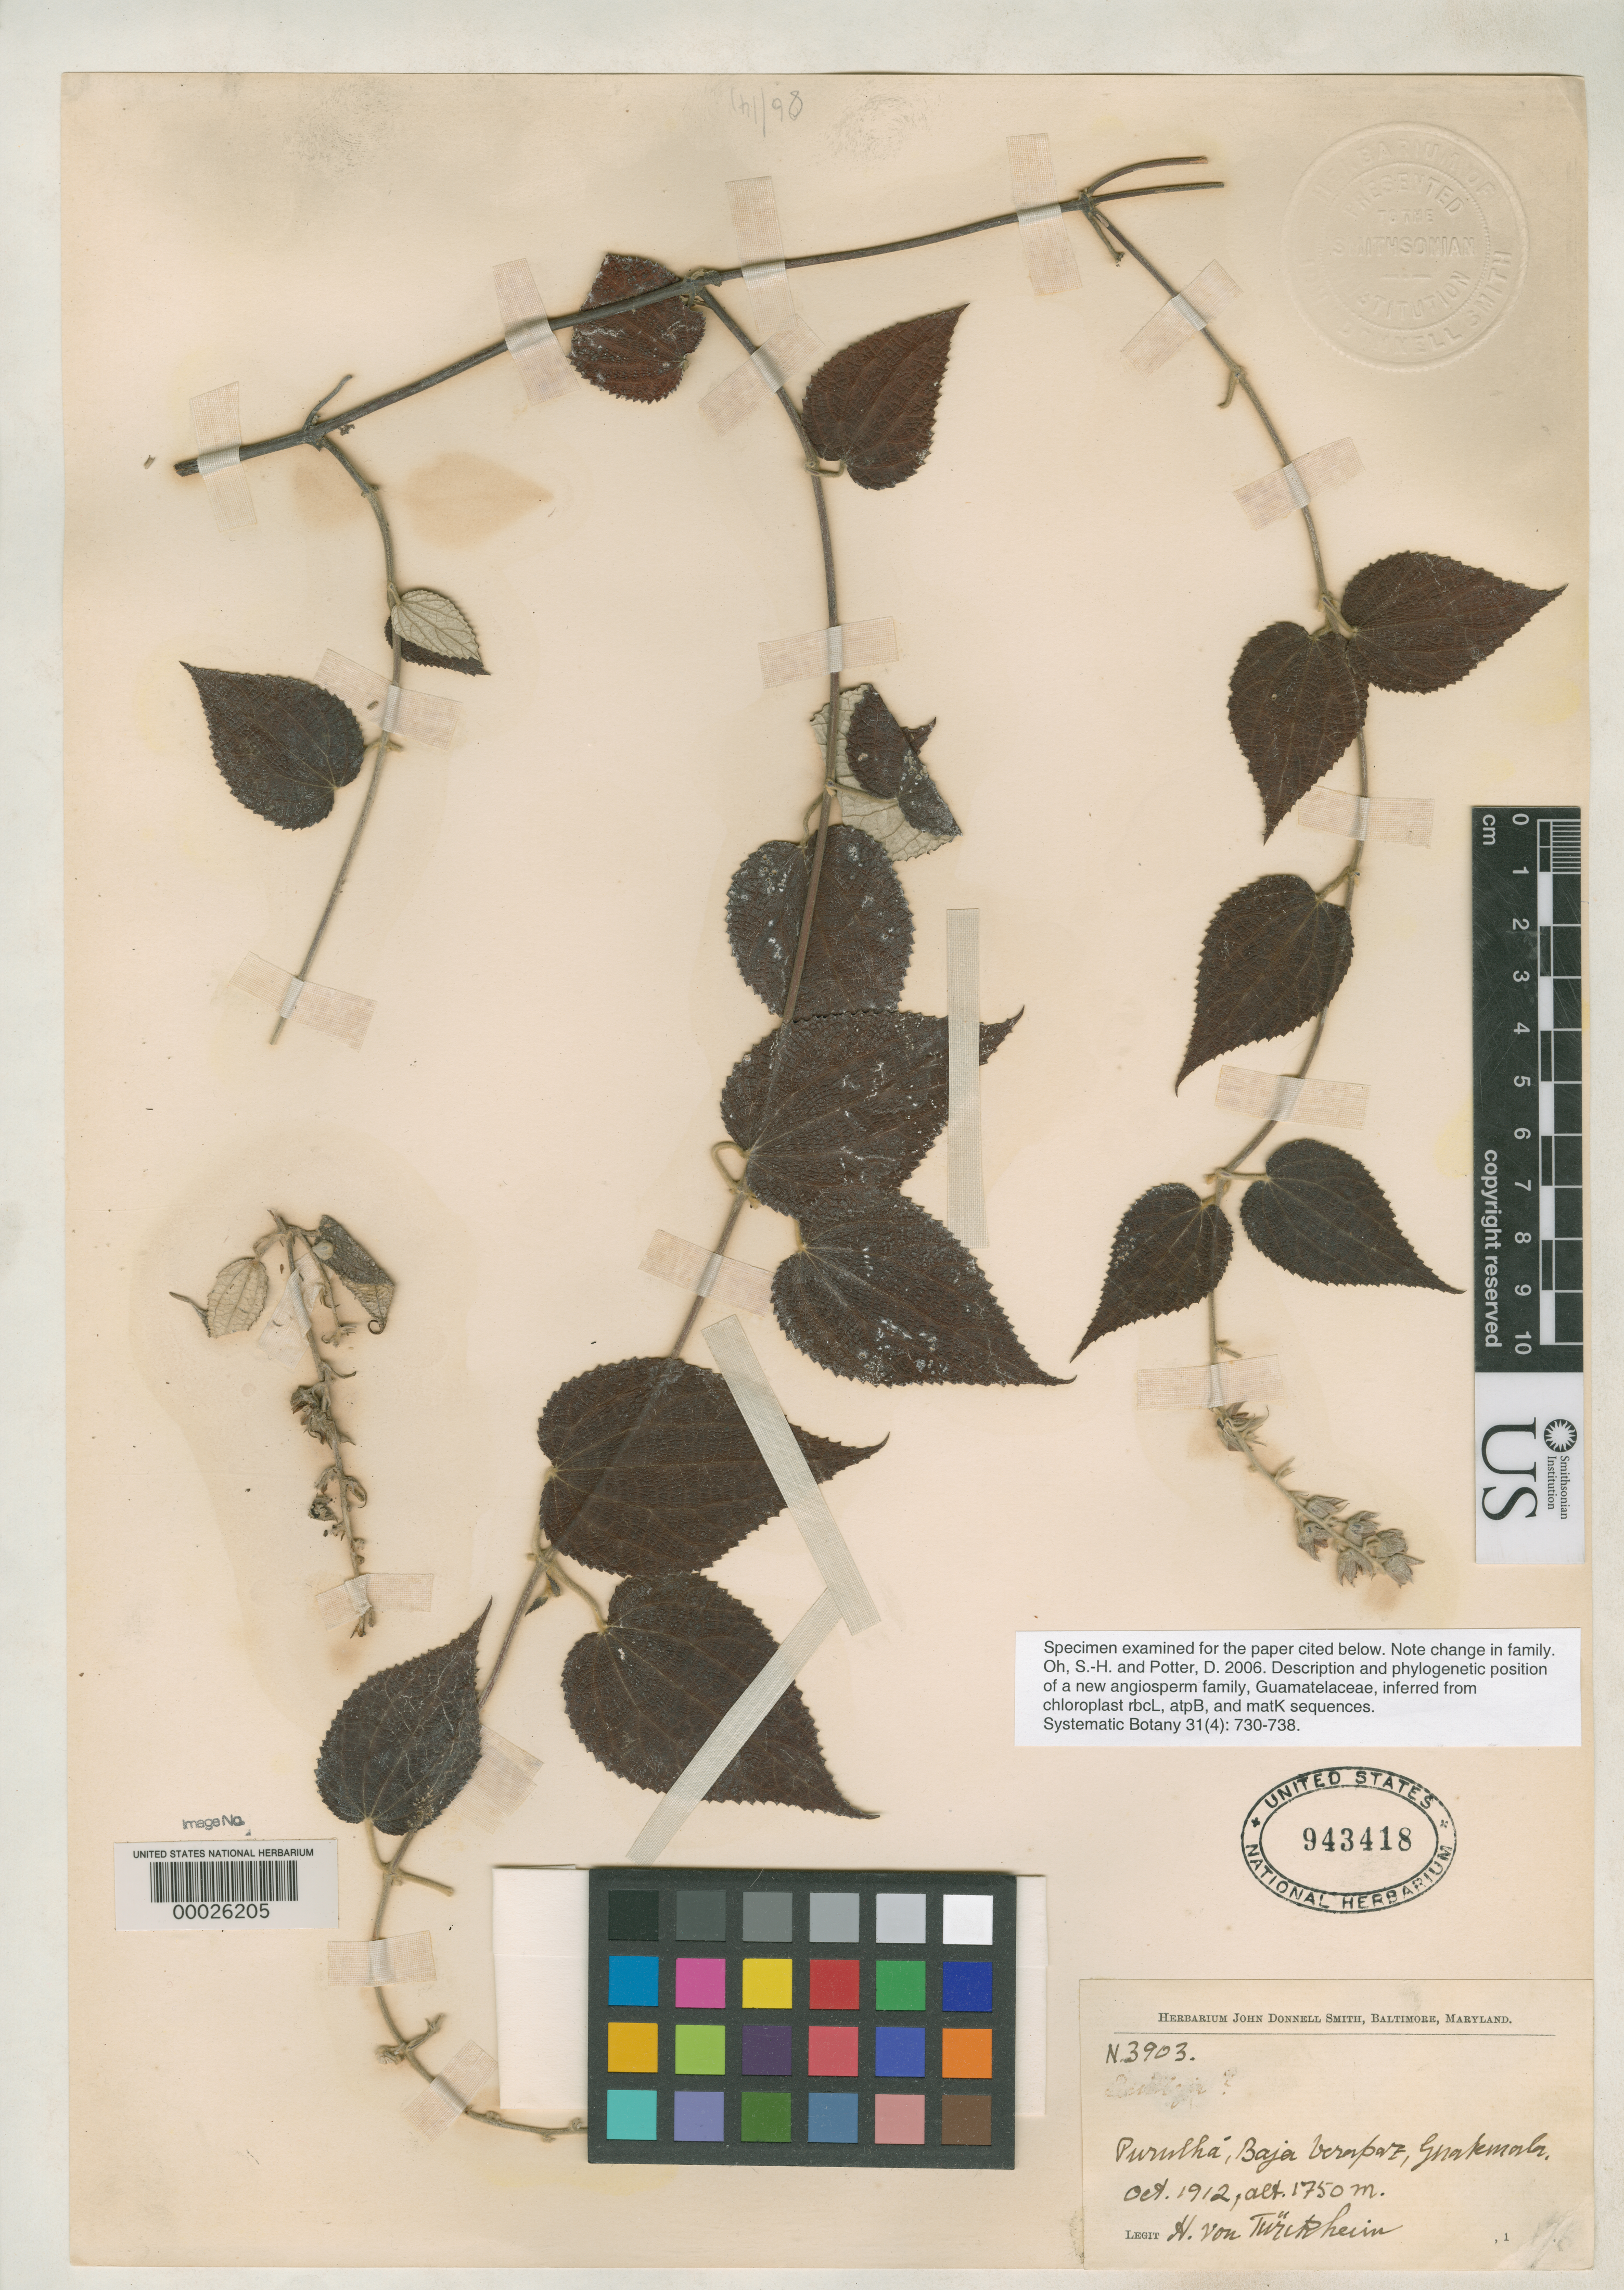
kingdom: Plantae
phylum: Tracheophyta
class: Magnoliopsida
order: Crossosomatales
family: Guamatelaceae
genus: Guamatela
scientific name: Guamatela tuerckheimii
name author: Donn. Sm.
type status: Type Collection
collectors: H. von Türckheim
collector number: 3903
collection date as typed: Oct 1912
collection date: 1912-10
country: Guatemala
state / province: Baja Verapaz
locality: Near Purulka.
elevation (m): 1750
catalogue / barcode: US 943418